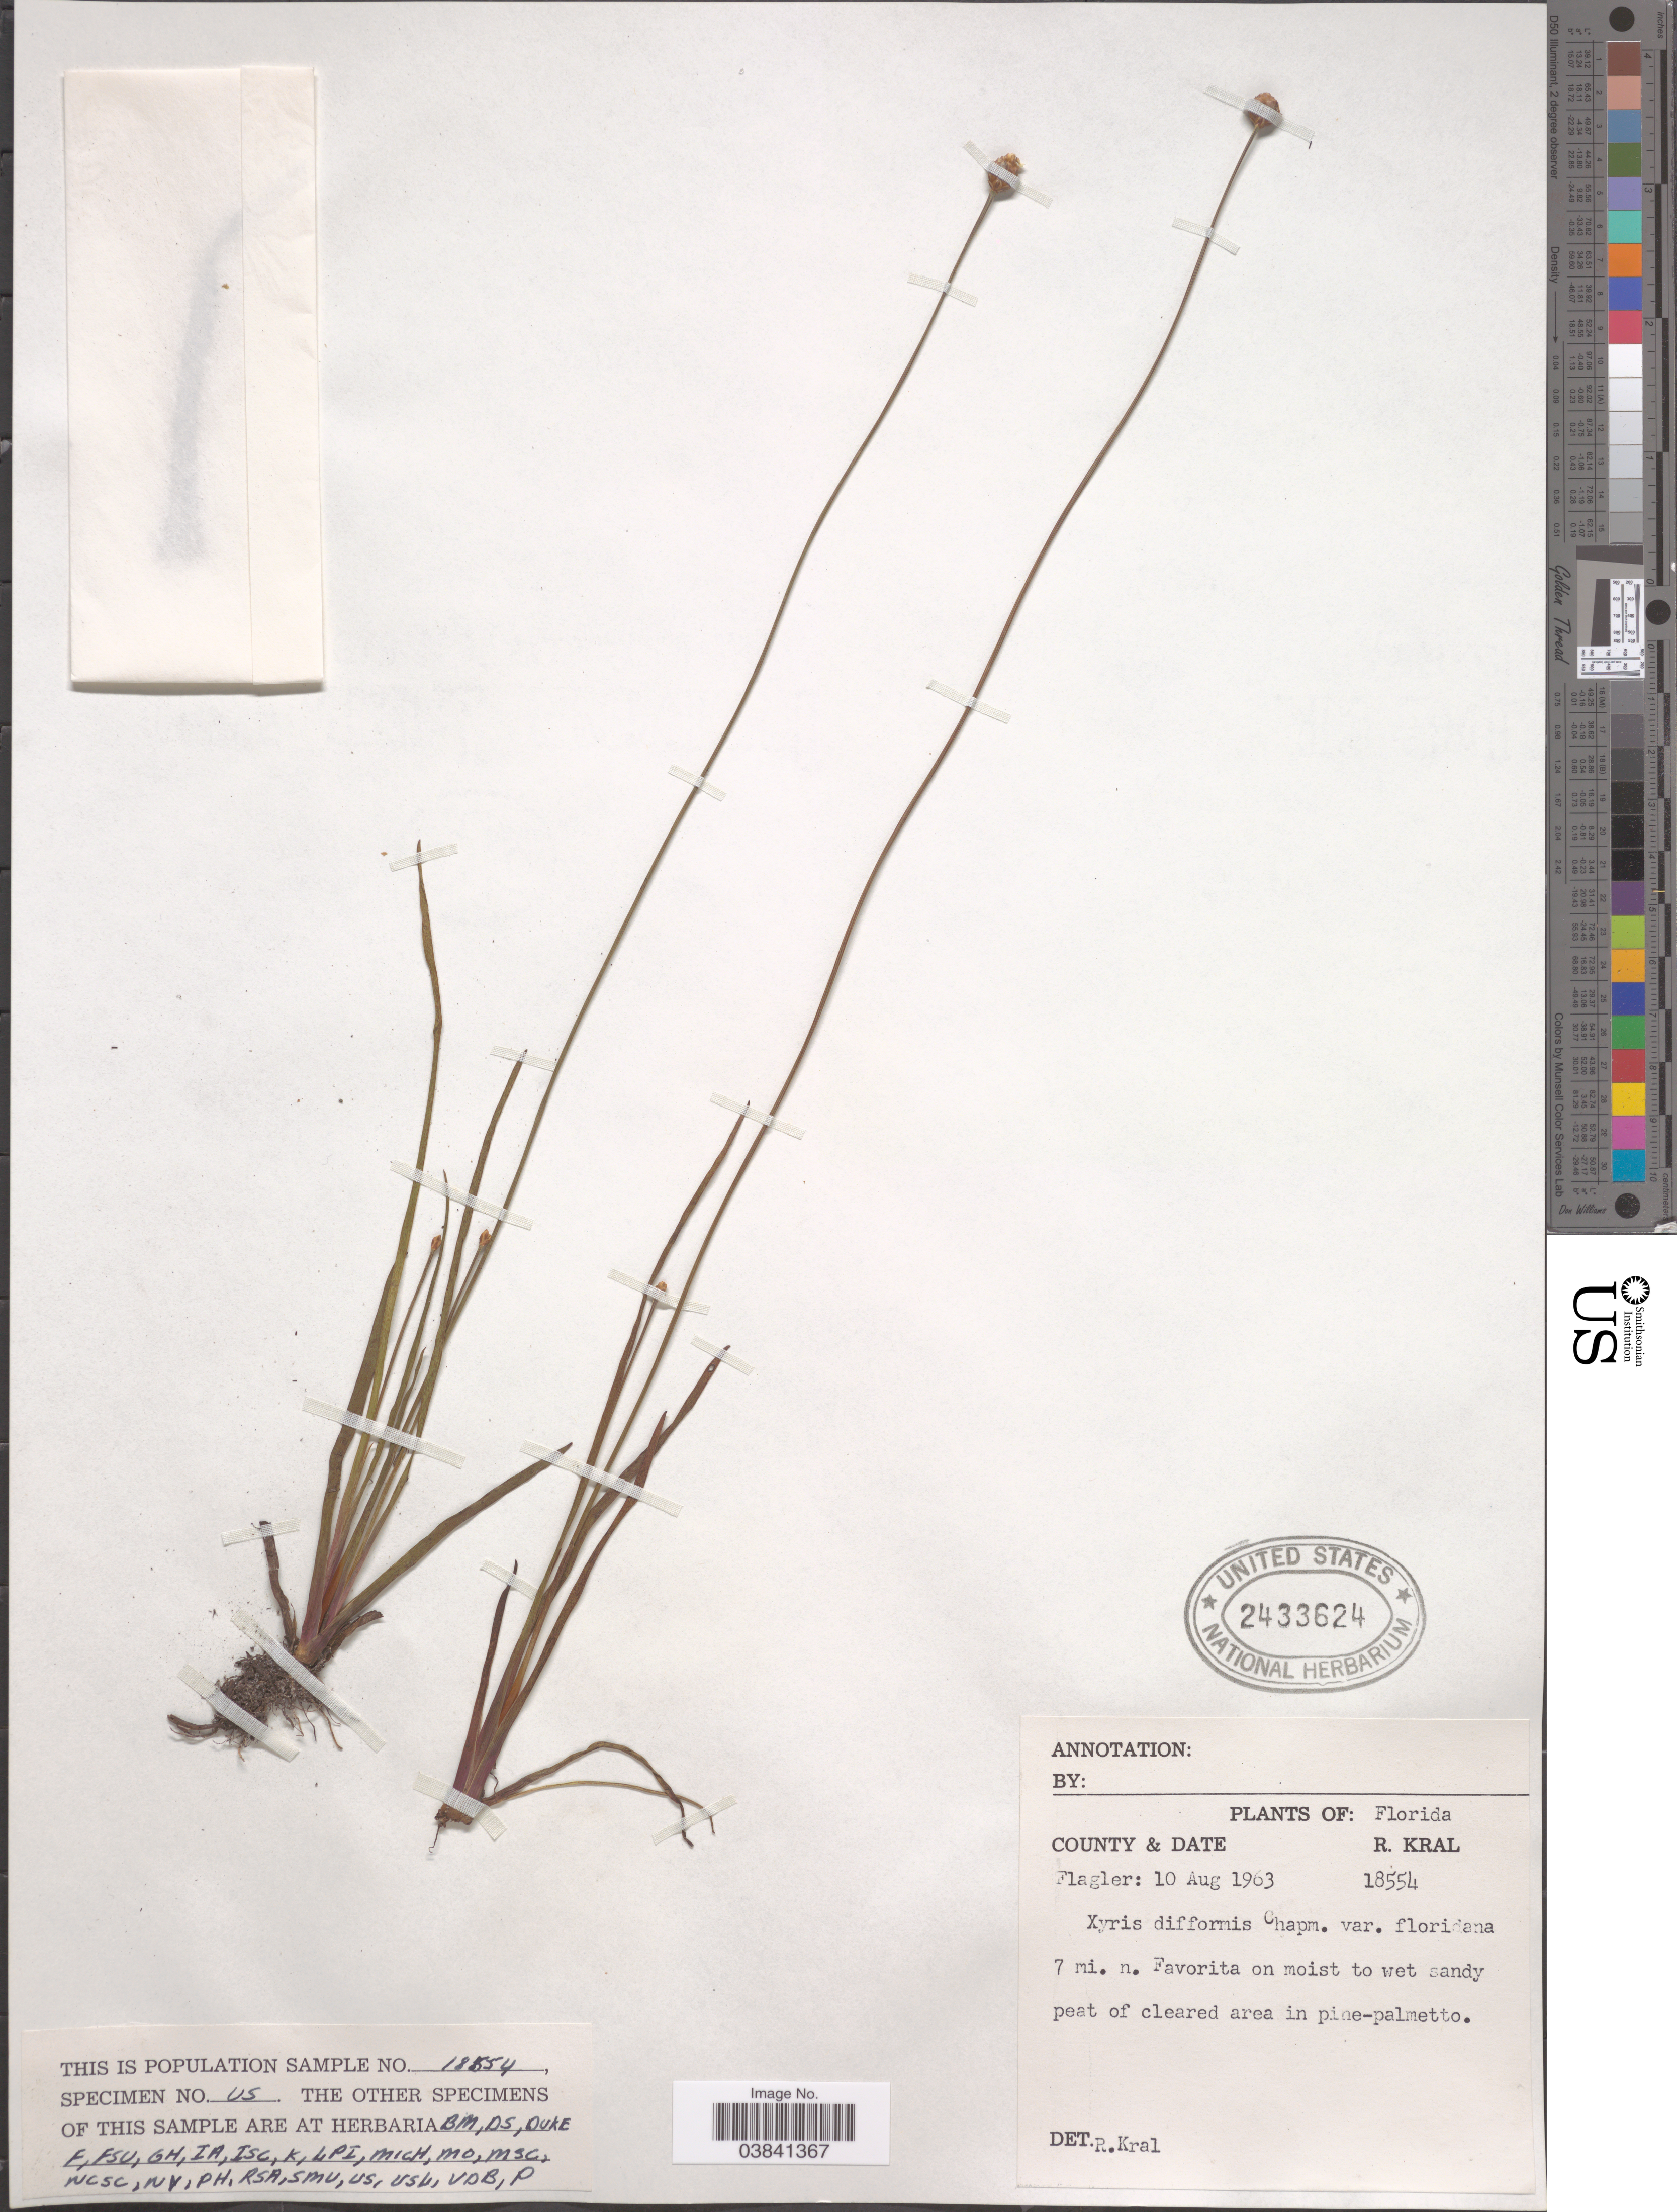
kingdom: Plantae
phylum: Tracheophyta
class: Liliopsida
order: Poales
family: Xyridaceae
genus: Xyris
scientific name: Xyris difformis var. floridana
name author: Kral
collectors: R. Kral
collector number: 18554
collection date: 1963-08-10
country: United States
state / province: Florida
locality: County Flagler: 7 mi. n. Favorita.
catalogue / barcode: US 2433624